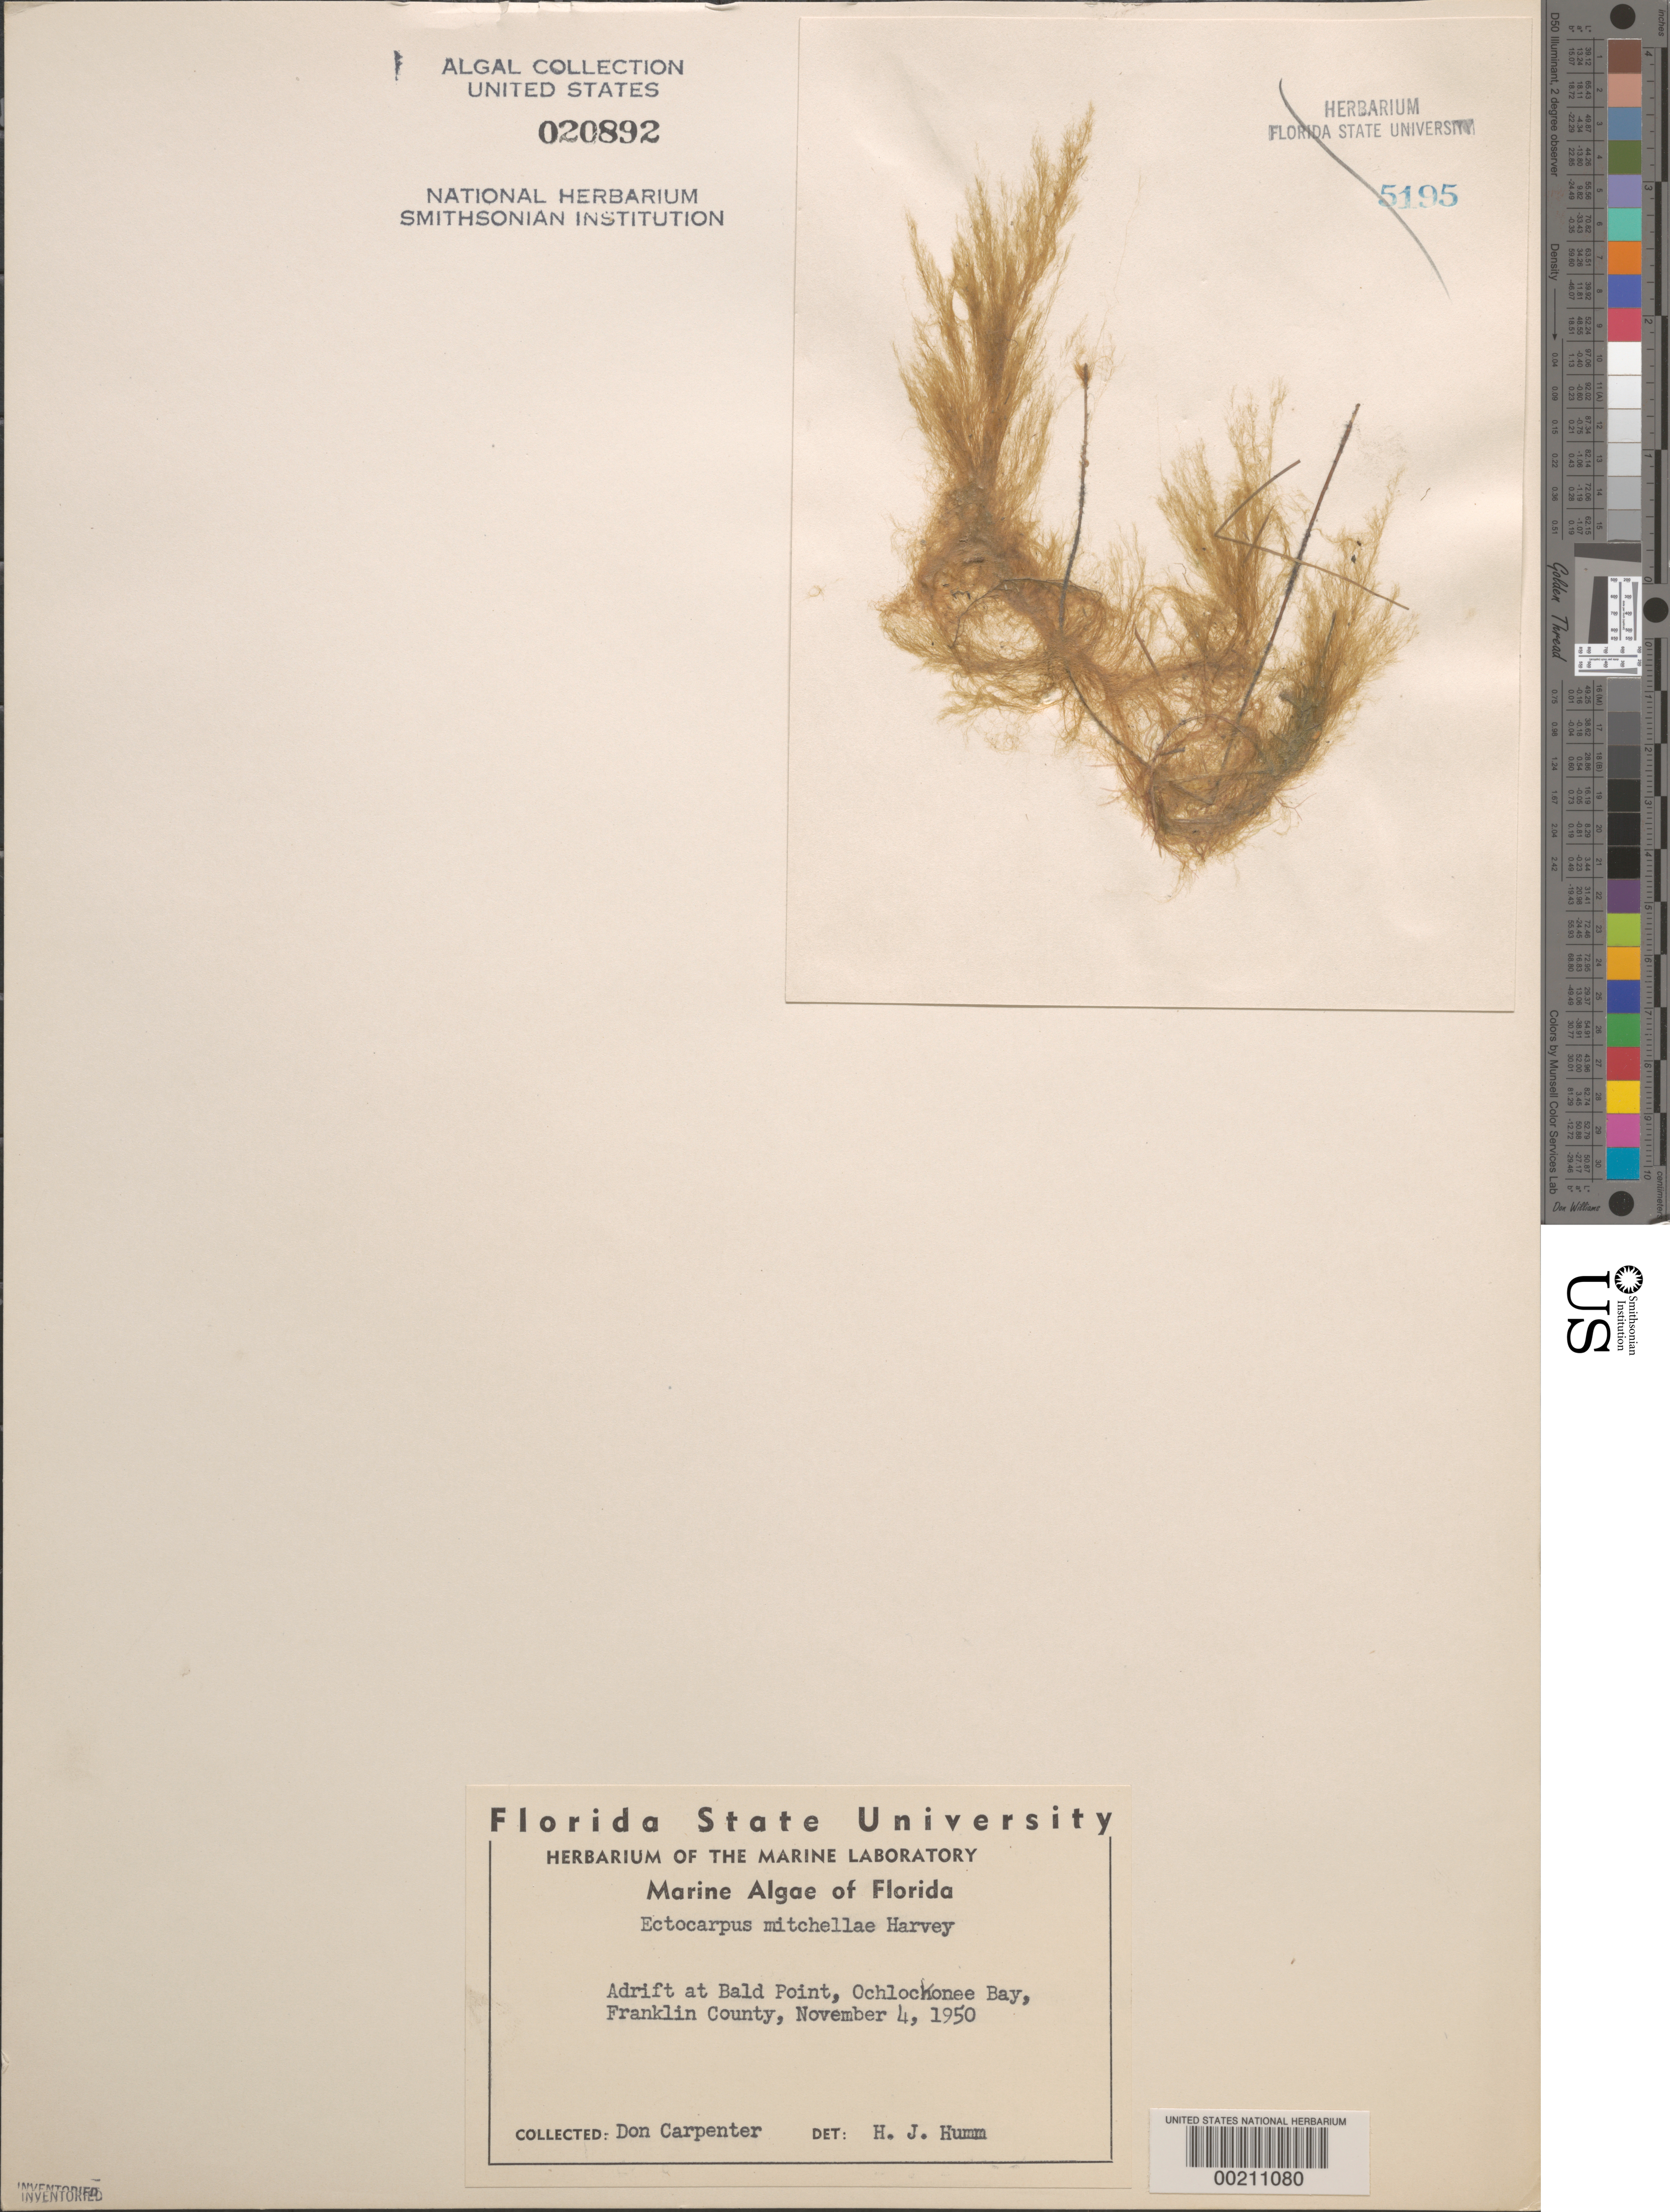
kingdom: Chromista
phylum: Ochrophyta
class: Phaeophyceae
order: Ectocarpales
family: Acinetosporaceae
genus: Feldmannia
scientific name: Feldmannia mitchelliae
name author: (Harv.) H.-S. Kim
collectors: D. Carpenter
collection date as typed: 04 Nov 1950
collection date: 1950-11-04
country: United States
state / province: Florida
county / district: Franklin County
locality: Bald Point, Ochlockonee Bay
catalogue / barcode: US 20892